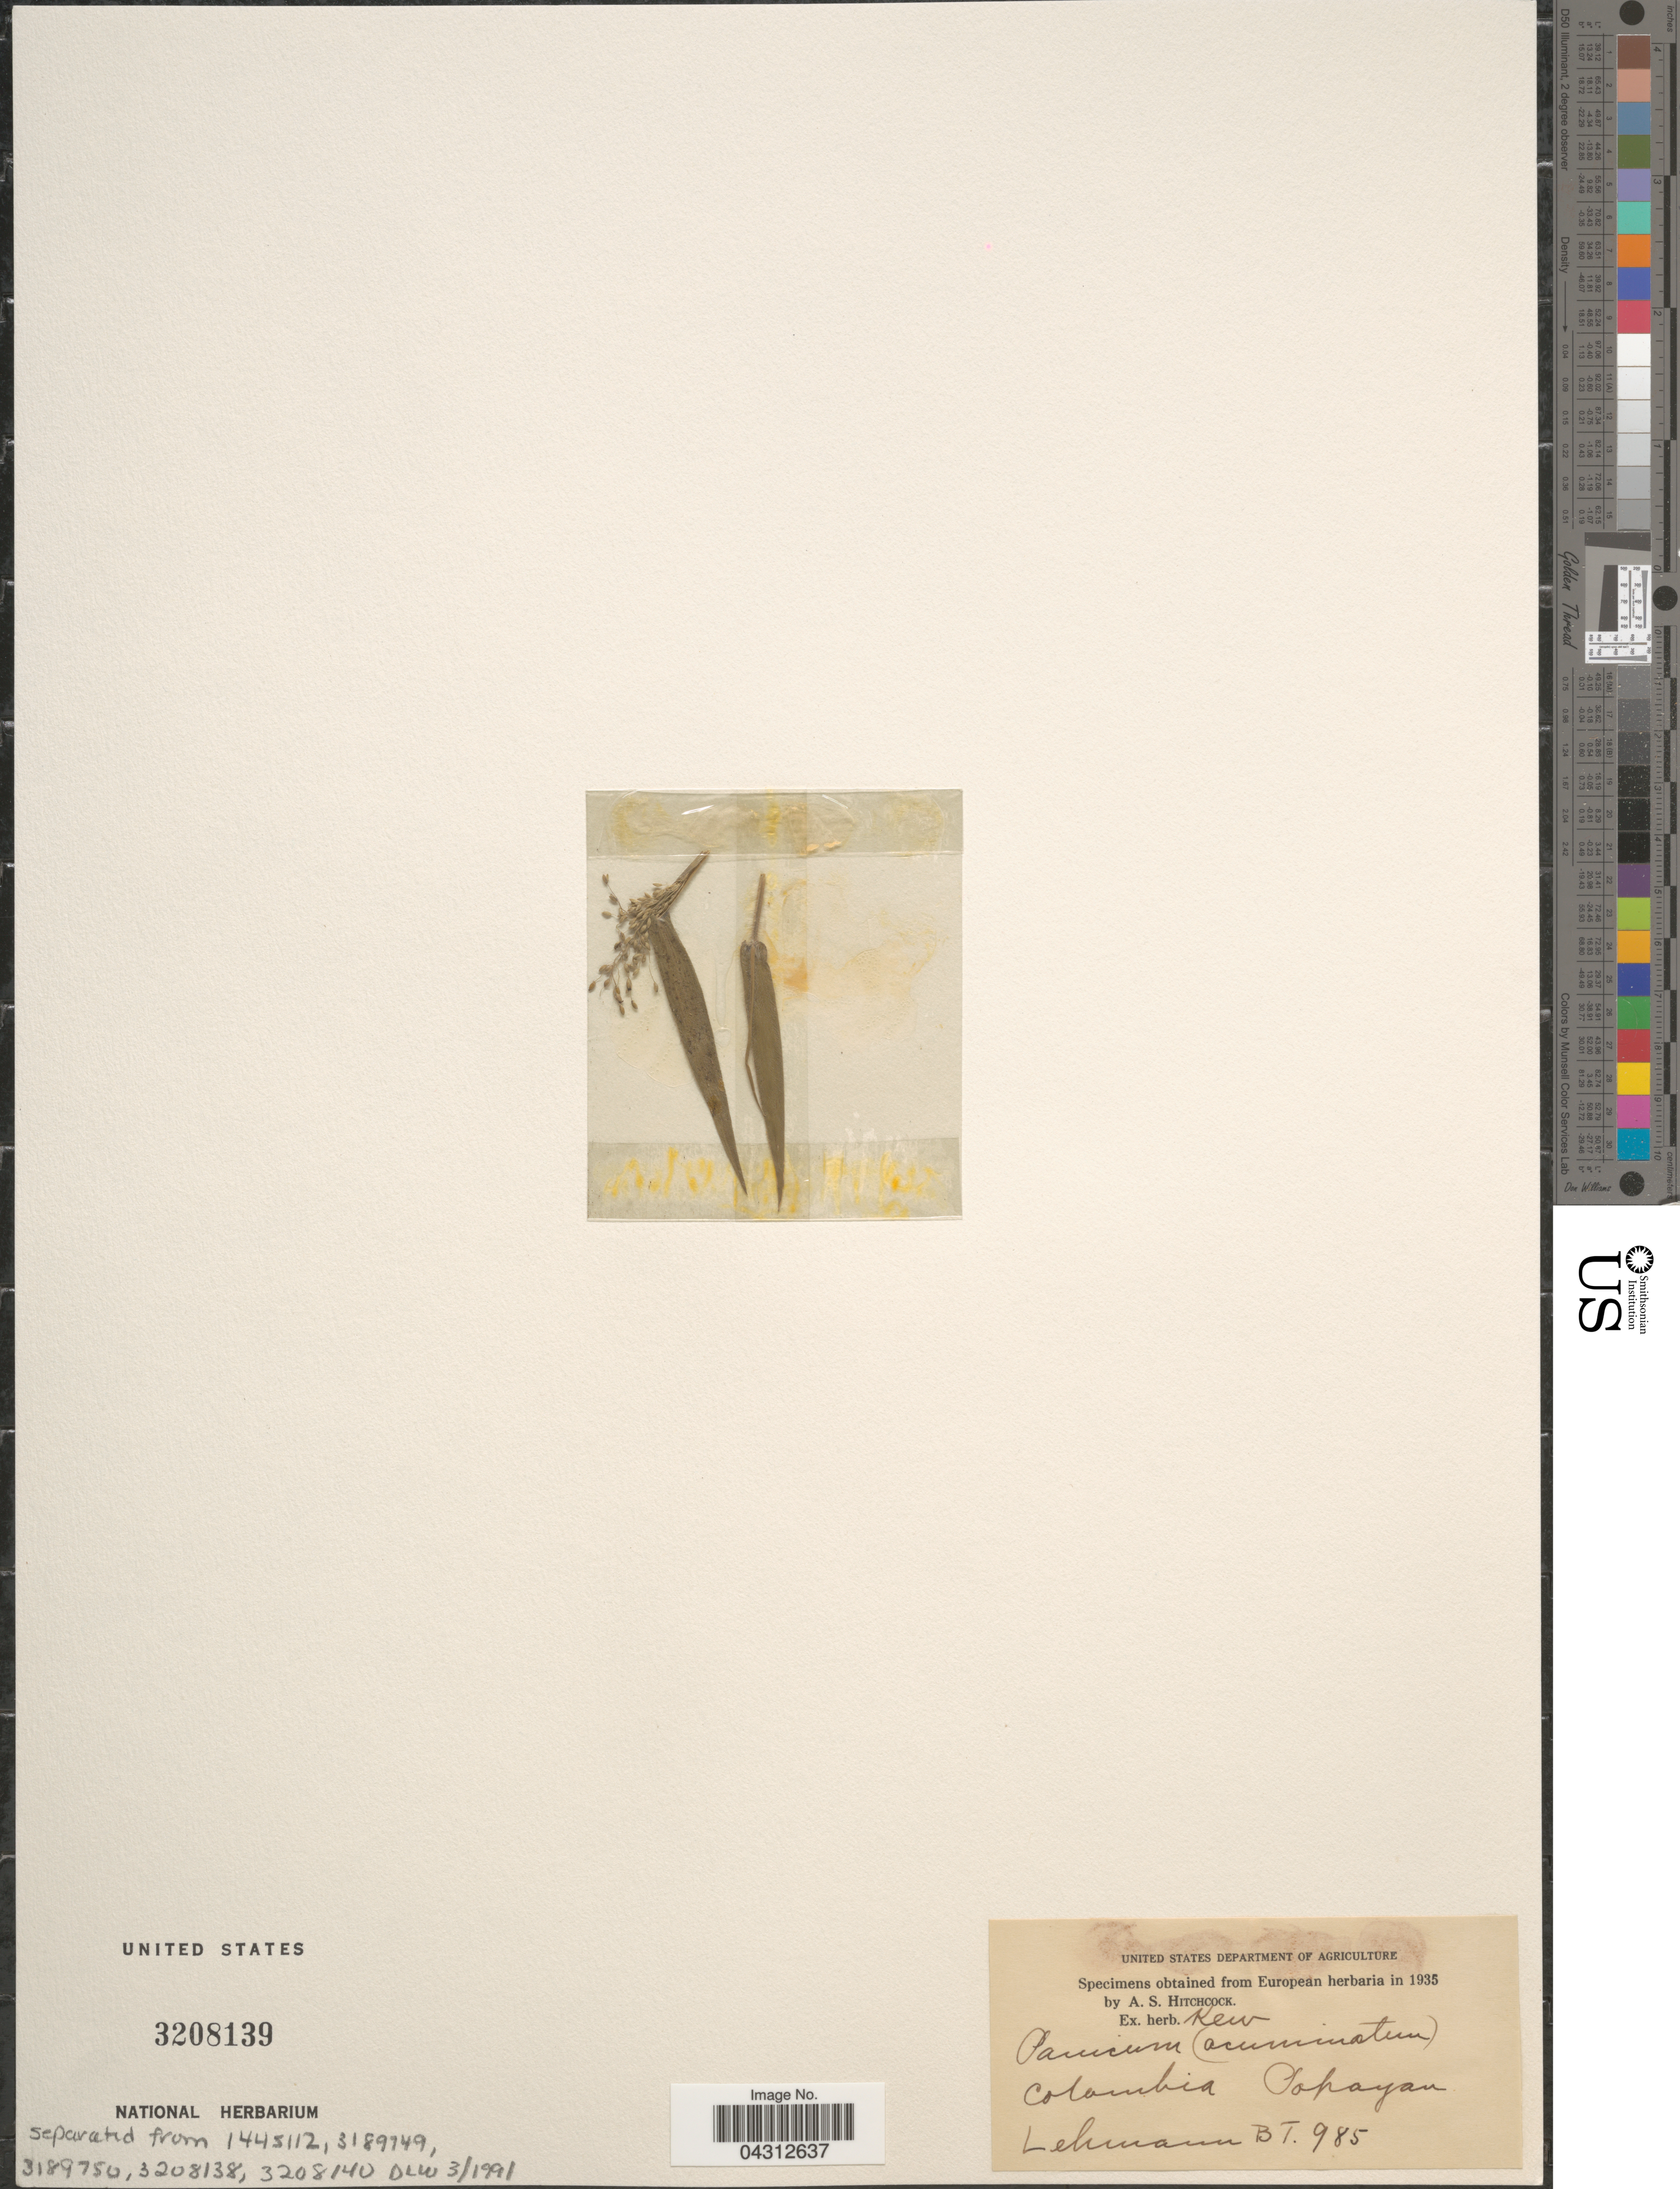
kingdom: Plantae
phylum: Tracheophyta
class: Liliopsida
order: Poales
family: Poaceae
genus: Panicum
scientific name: Panicum acuminatum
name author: Sw.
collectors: B. Lehmann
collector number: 985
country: Colombia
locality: Popayan.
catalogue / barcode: US 3208139